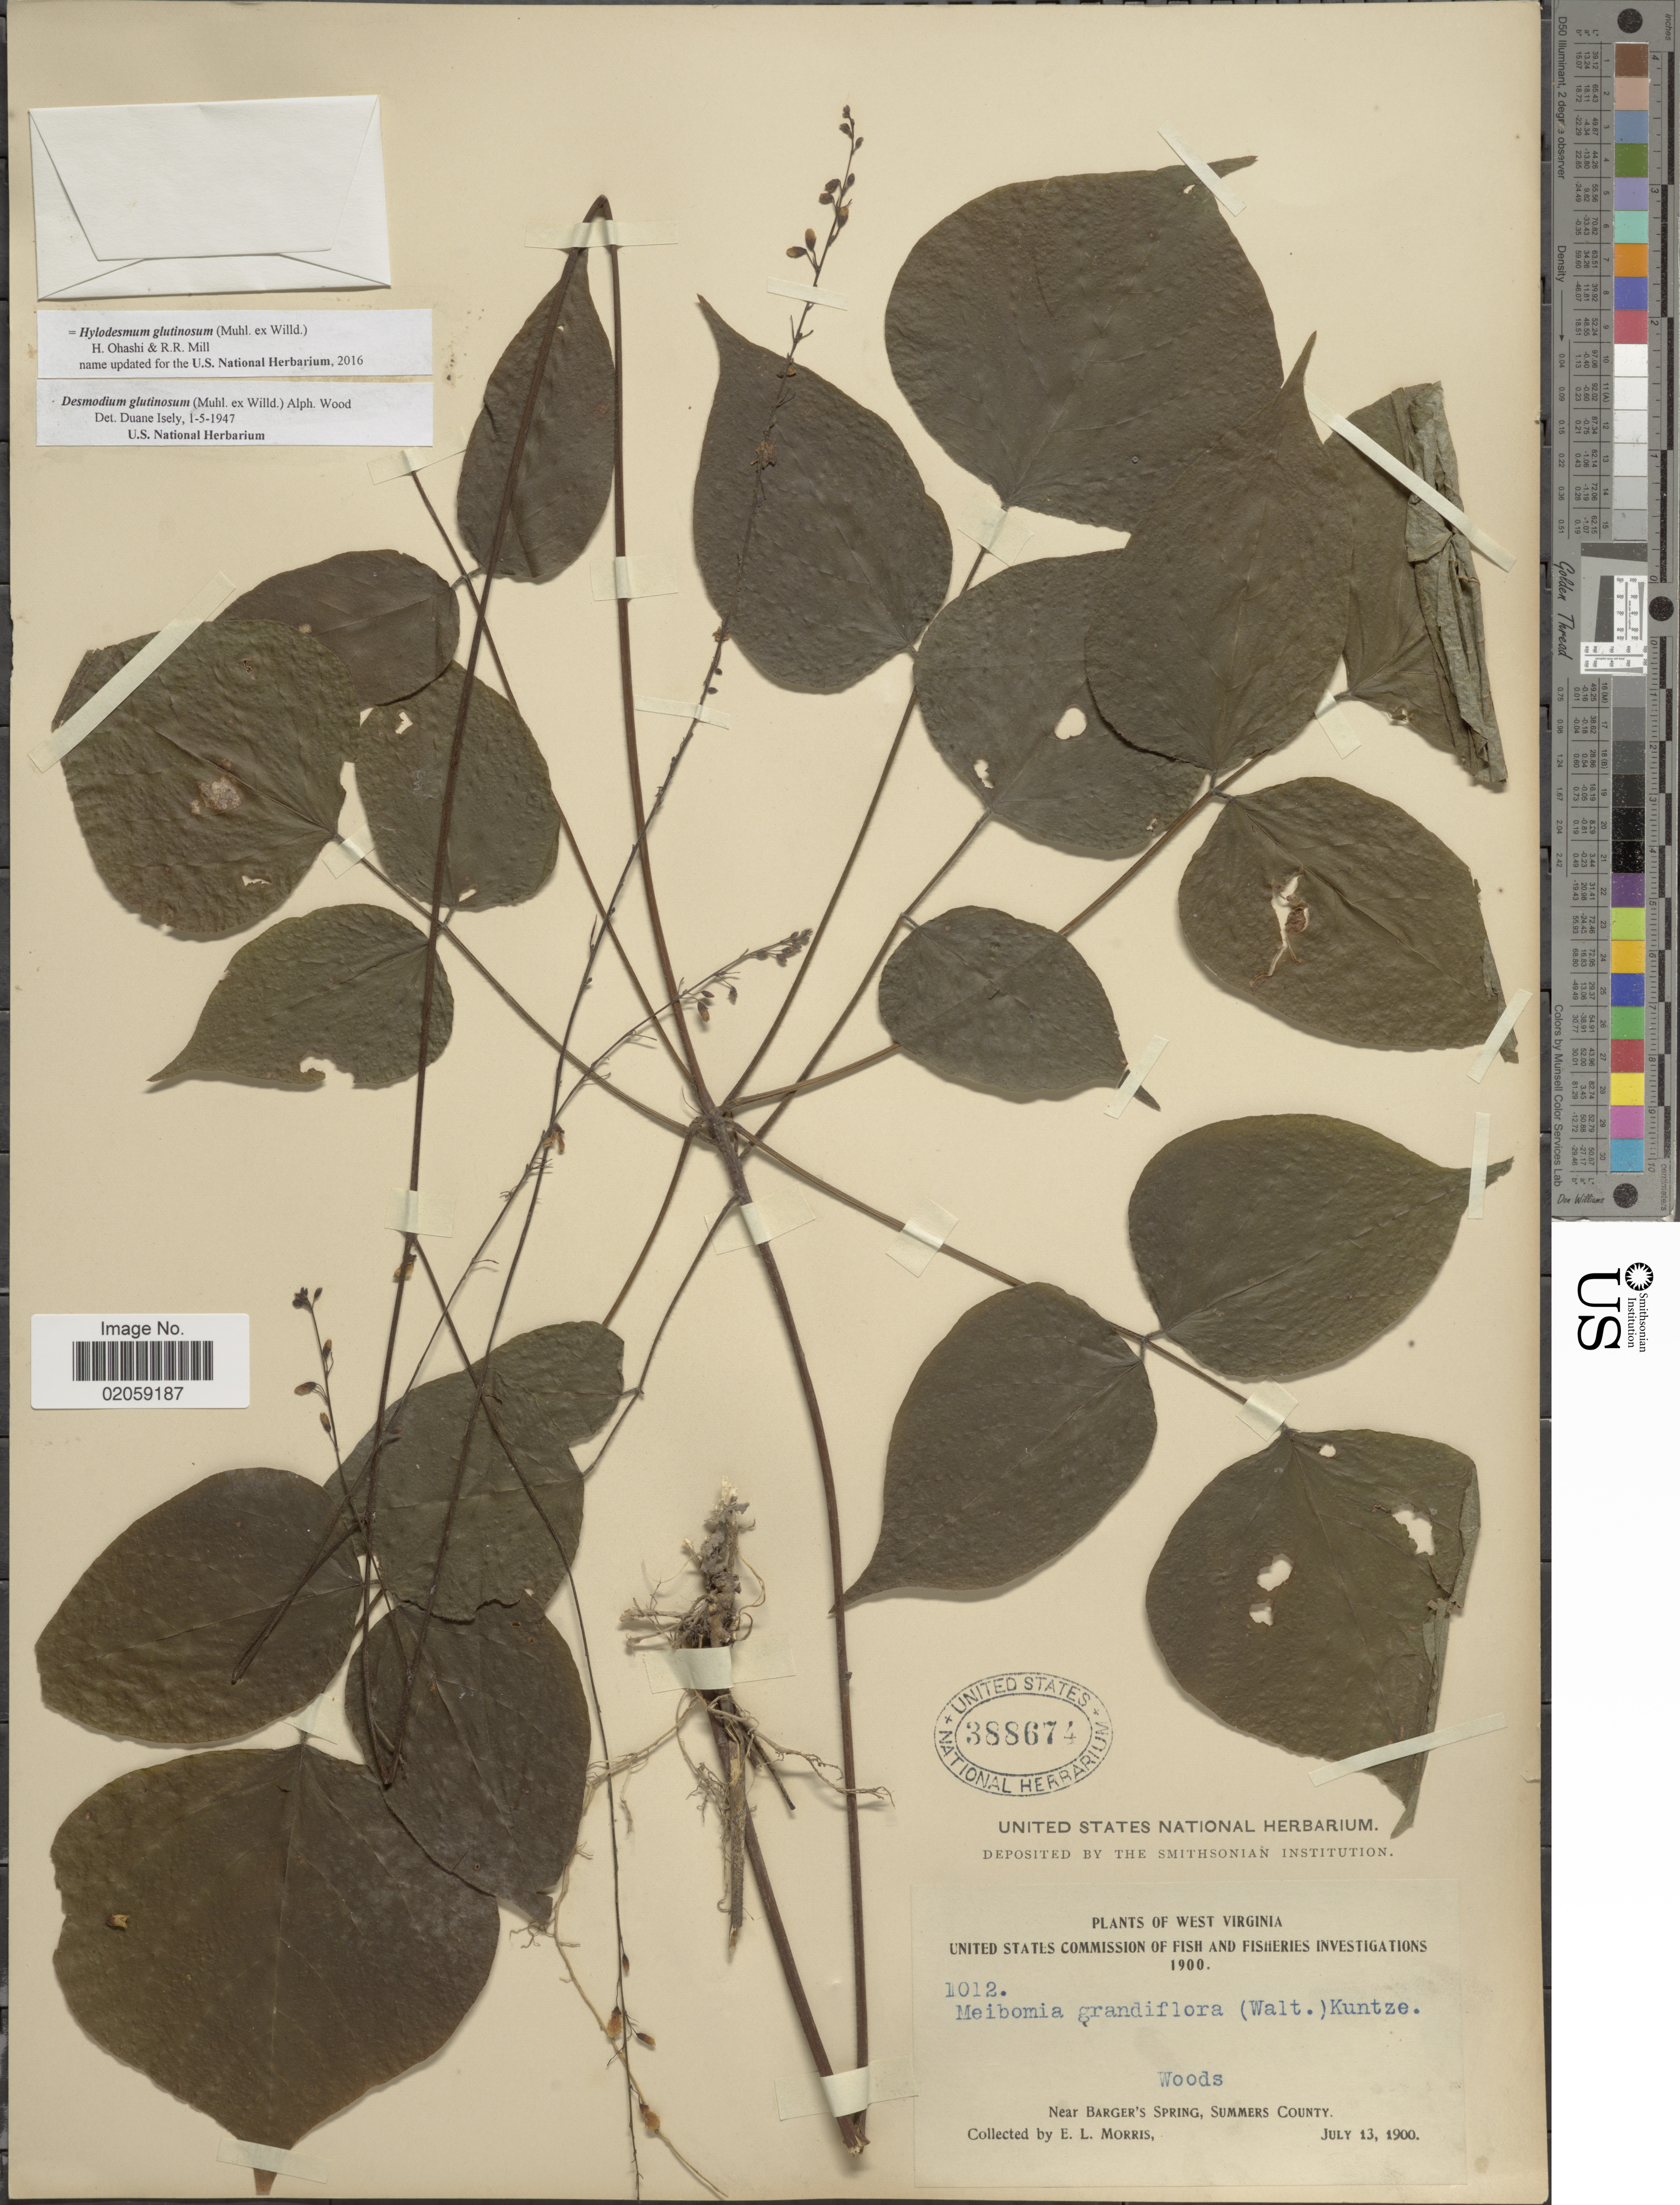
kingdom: Plantae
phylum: Tracheophyta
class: Magnoliopsida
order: Fabales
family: Fabaceae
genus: Hylodesmum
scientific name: Hylodesmum glutinosum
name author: (Muhl. ex Willd.) H. Ohashi & R.R. Mill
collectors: E. Morris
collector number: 1012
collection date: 1900-07-13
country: United States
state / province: West Virginia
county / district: Summers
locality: Near Barger's Spring, Summers County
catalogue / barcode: US 388674